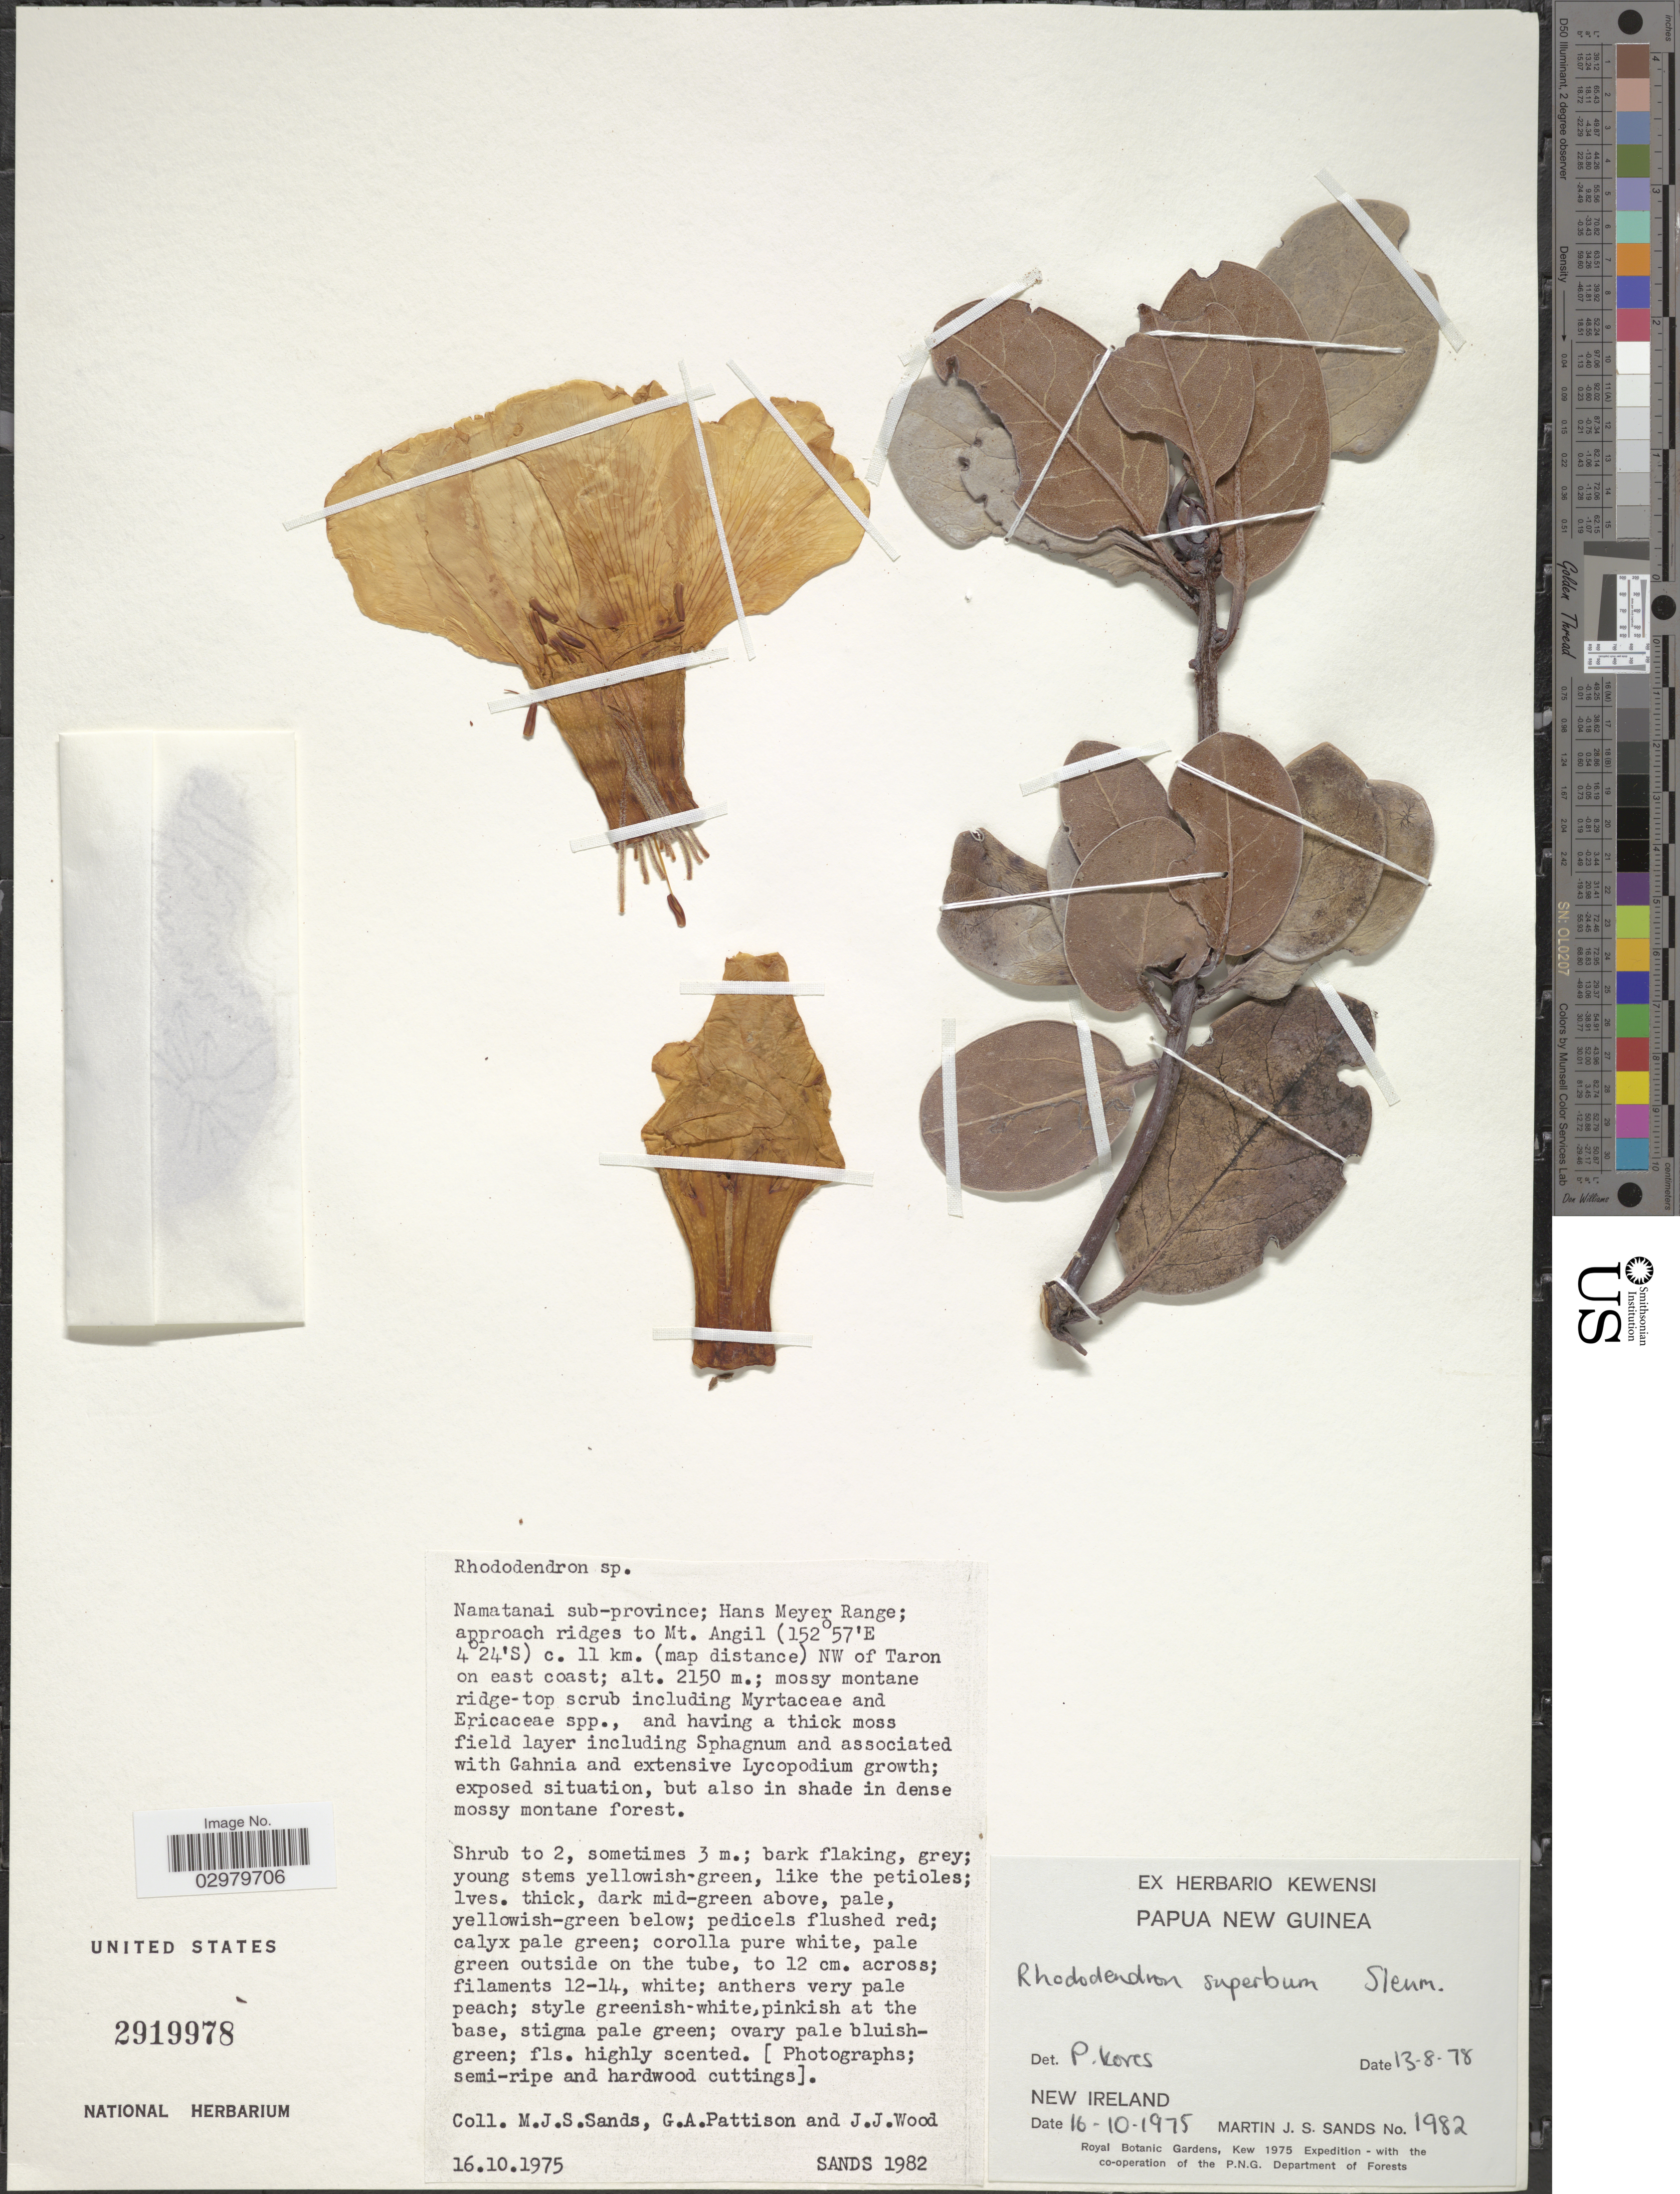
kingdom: Plantae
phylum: Tracheophyta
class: Magnoliopsida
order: Ericales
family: Ericaceae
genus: Rhododendron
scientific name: Rhododendron superbum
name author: Sleumer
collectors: M. Sands, G. Pattison & J. Wood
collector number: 1982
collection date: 1975-10-16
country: Papua New Guinea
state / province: New Ireland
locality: Namatanai sub-province; Hans Meyer Range; approach ridges to Mt. Angil, c. 11 km. (map distance) NW of Taron on east coast.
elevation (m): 2150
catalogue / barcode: US 2919978